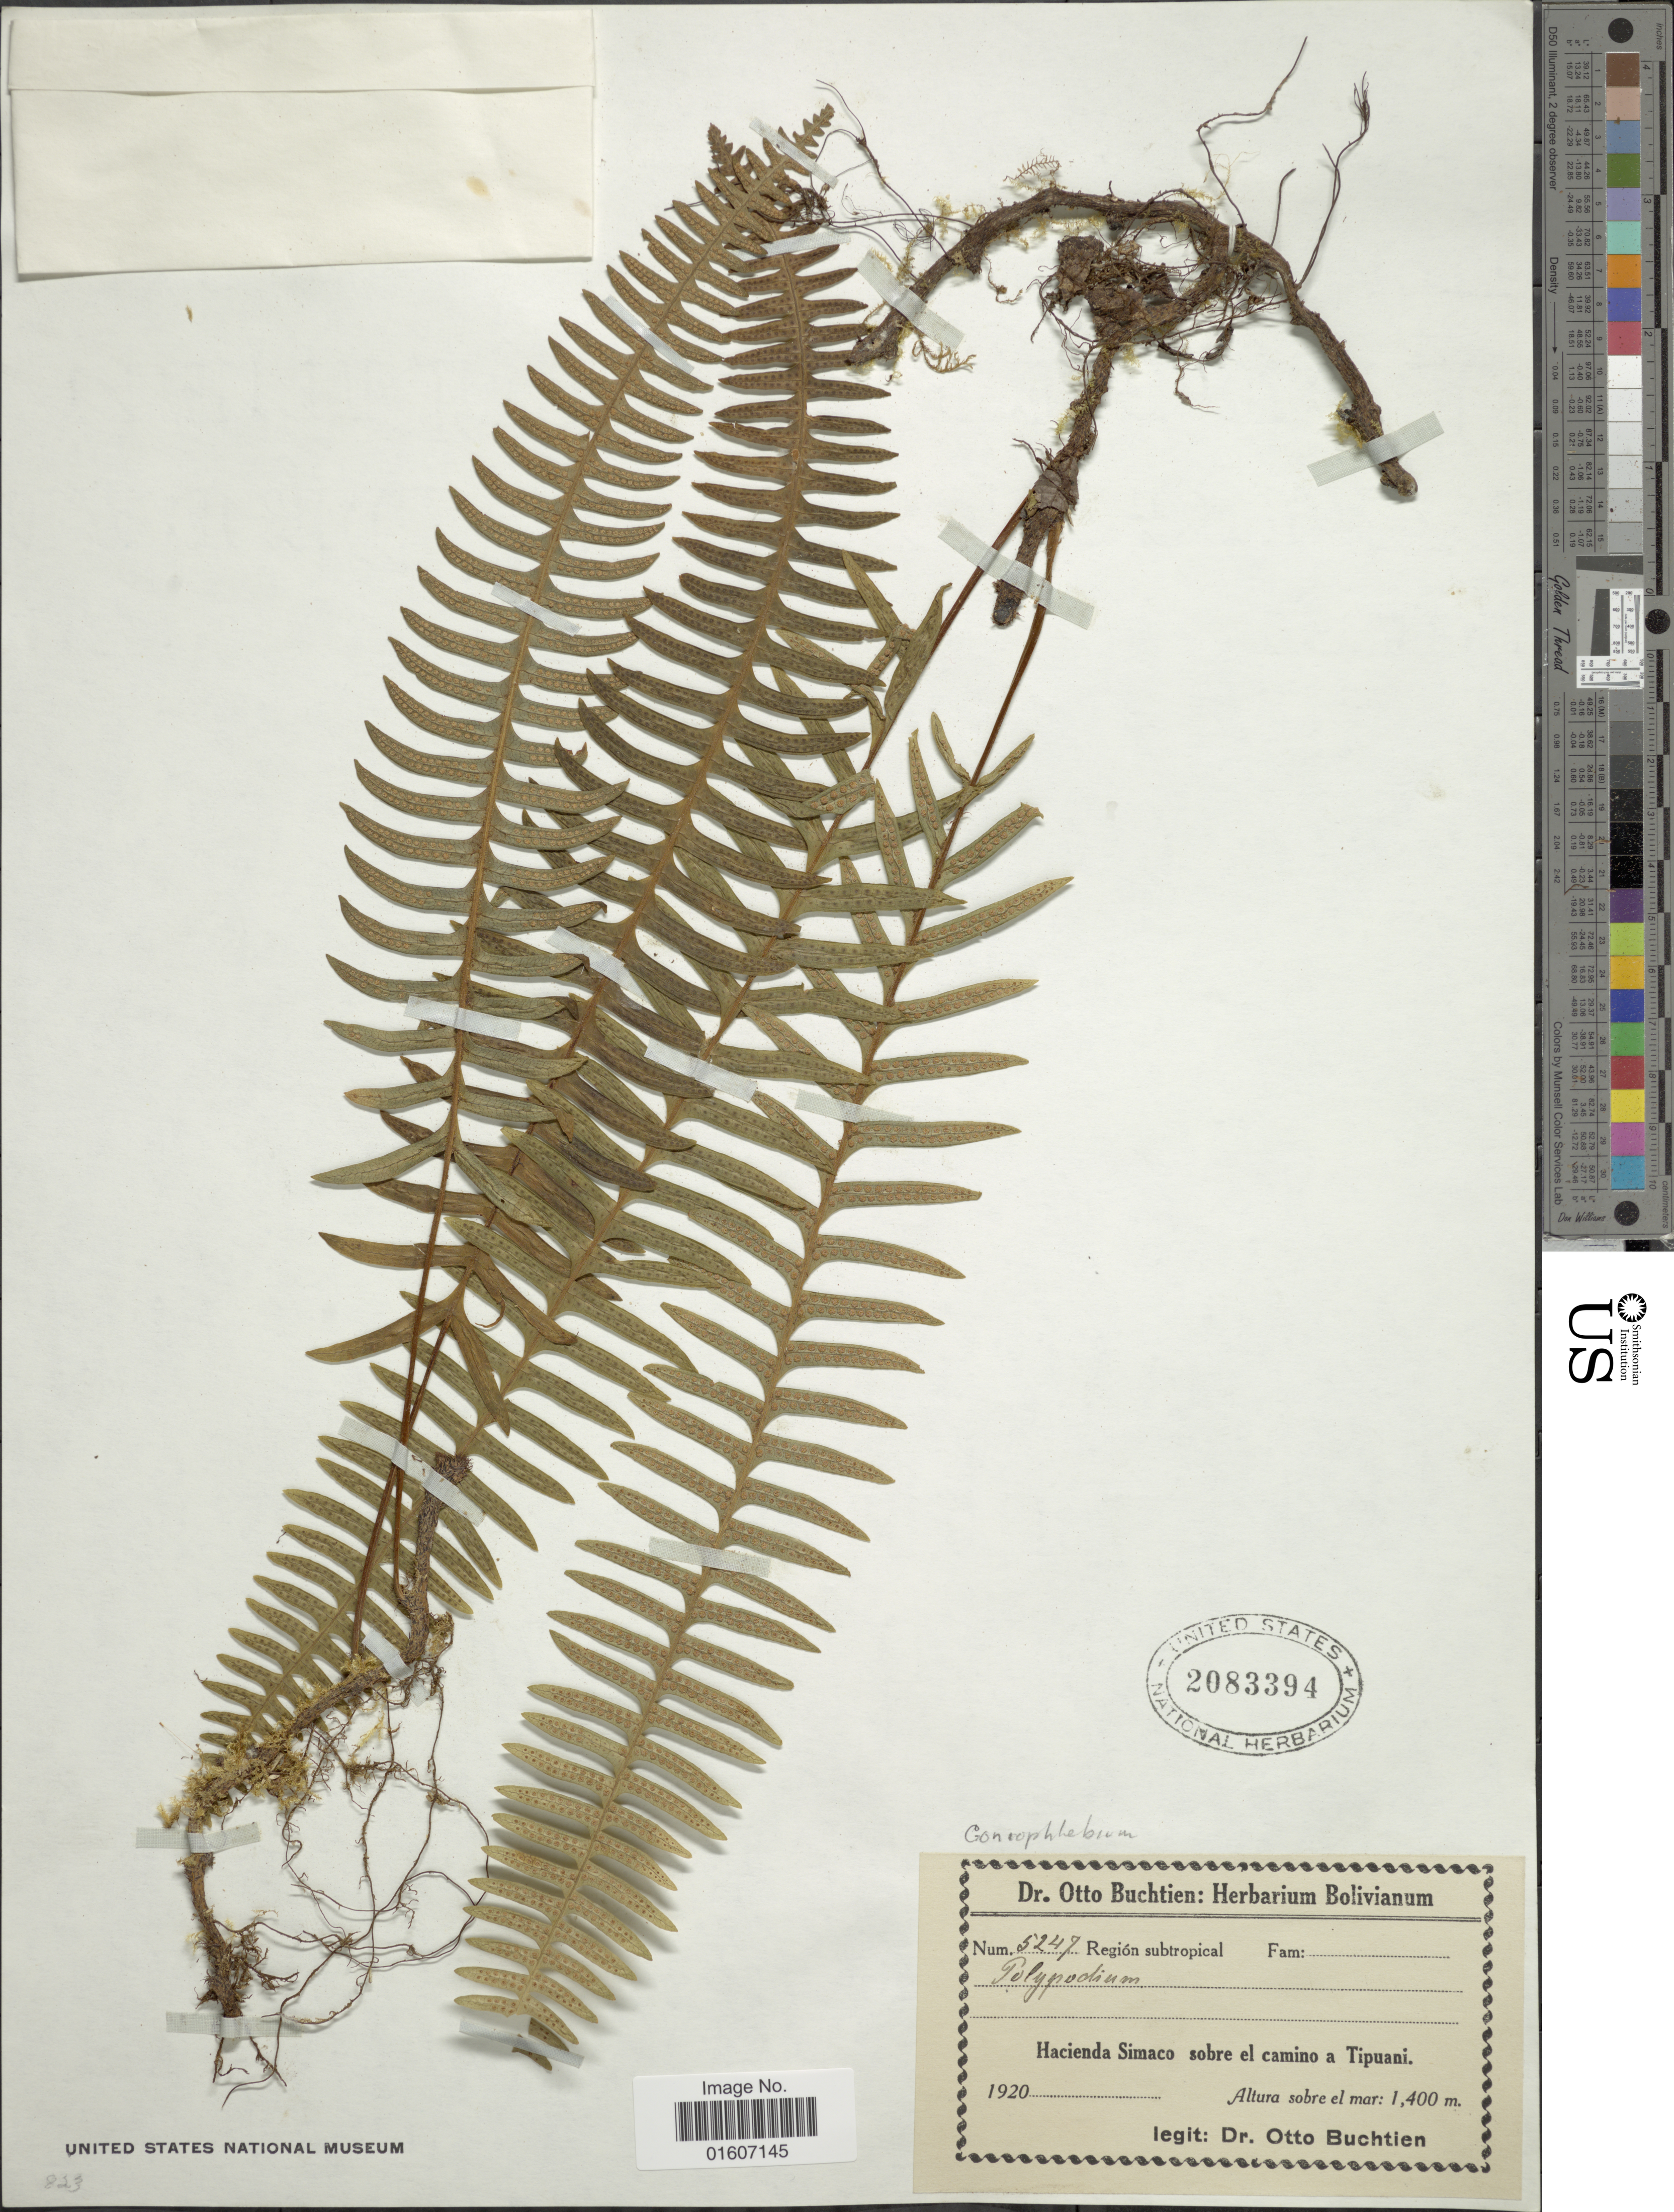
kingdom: Plantae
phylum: Tracheophyta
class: Polypodiopsida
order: Polypodiales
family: Polypodiaceae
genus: Serpocaulon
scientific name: Serpocaulon sp.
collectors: O. Buchtien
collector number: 5247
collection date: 1920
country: Bolivia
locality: Hacienda Simaco sobre el camino a Tipuani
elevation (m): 1400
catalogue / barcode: US 2083394